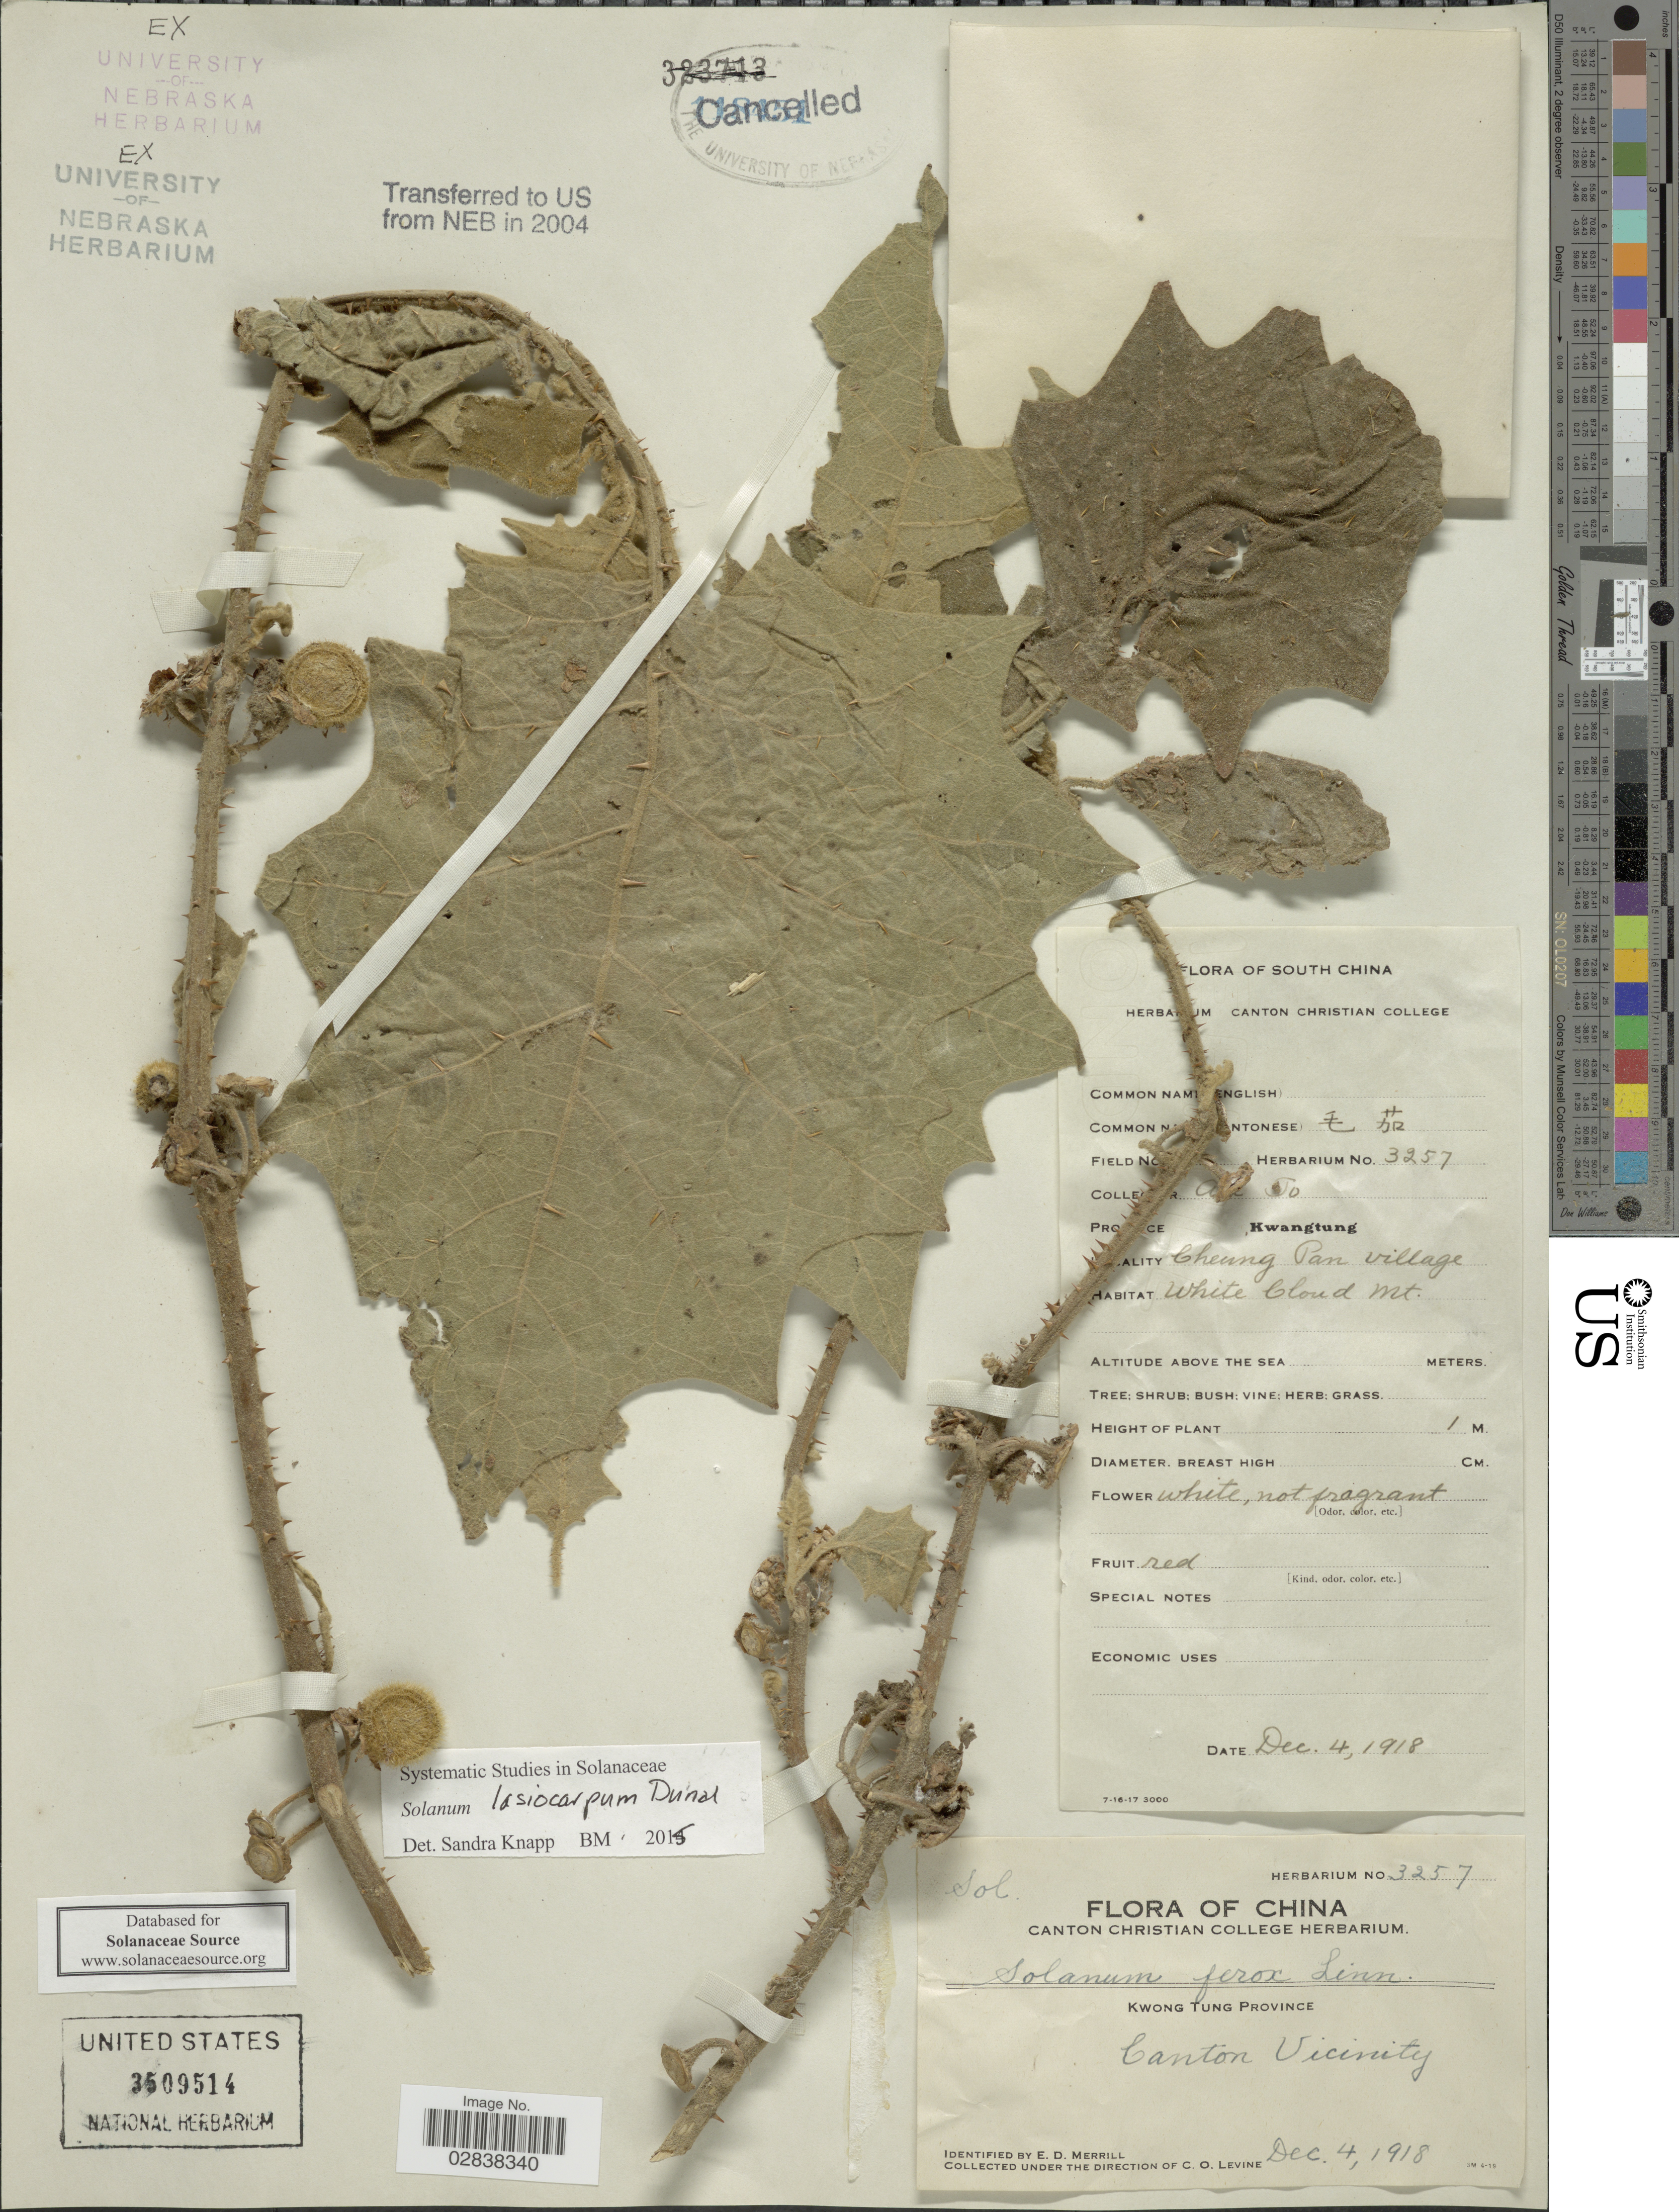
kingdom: Plantae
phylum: Tracheophyta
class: Magnoliopsida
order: Solanales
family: Solanaceae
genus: Solanum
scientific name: Solanum lasiocarpum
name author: Dunal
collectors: A. Jo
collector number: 3257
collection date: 1918-12-04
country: China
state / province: Guangdong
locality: Province Kwangtung, Cheung Pan village, White Cloud Mt., Canton Vicinity.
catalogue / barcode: US 3509514